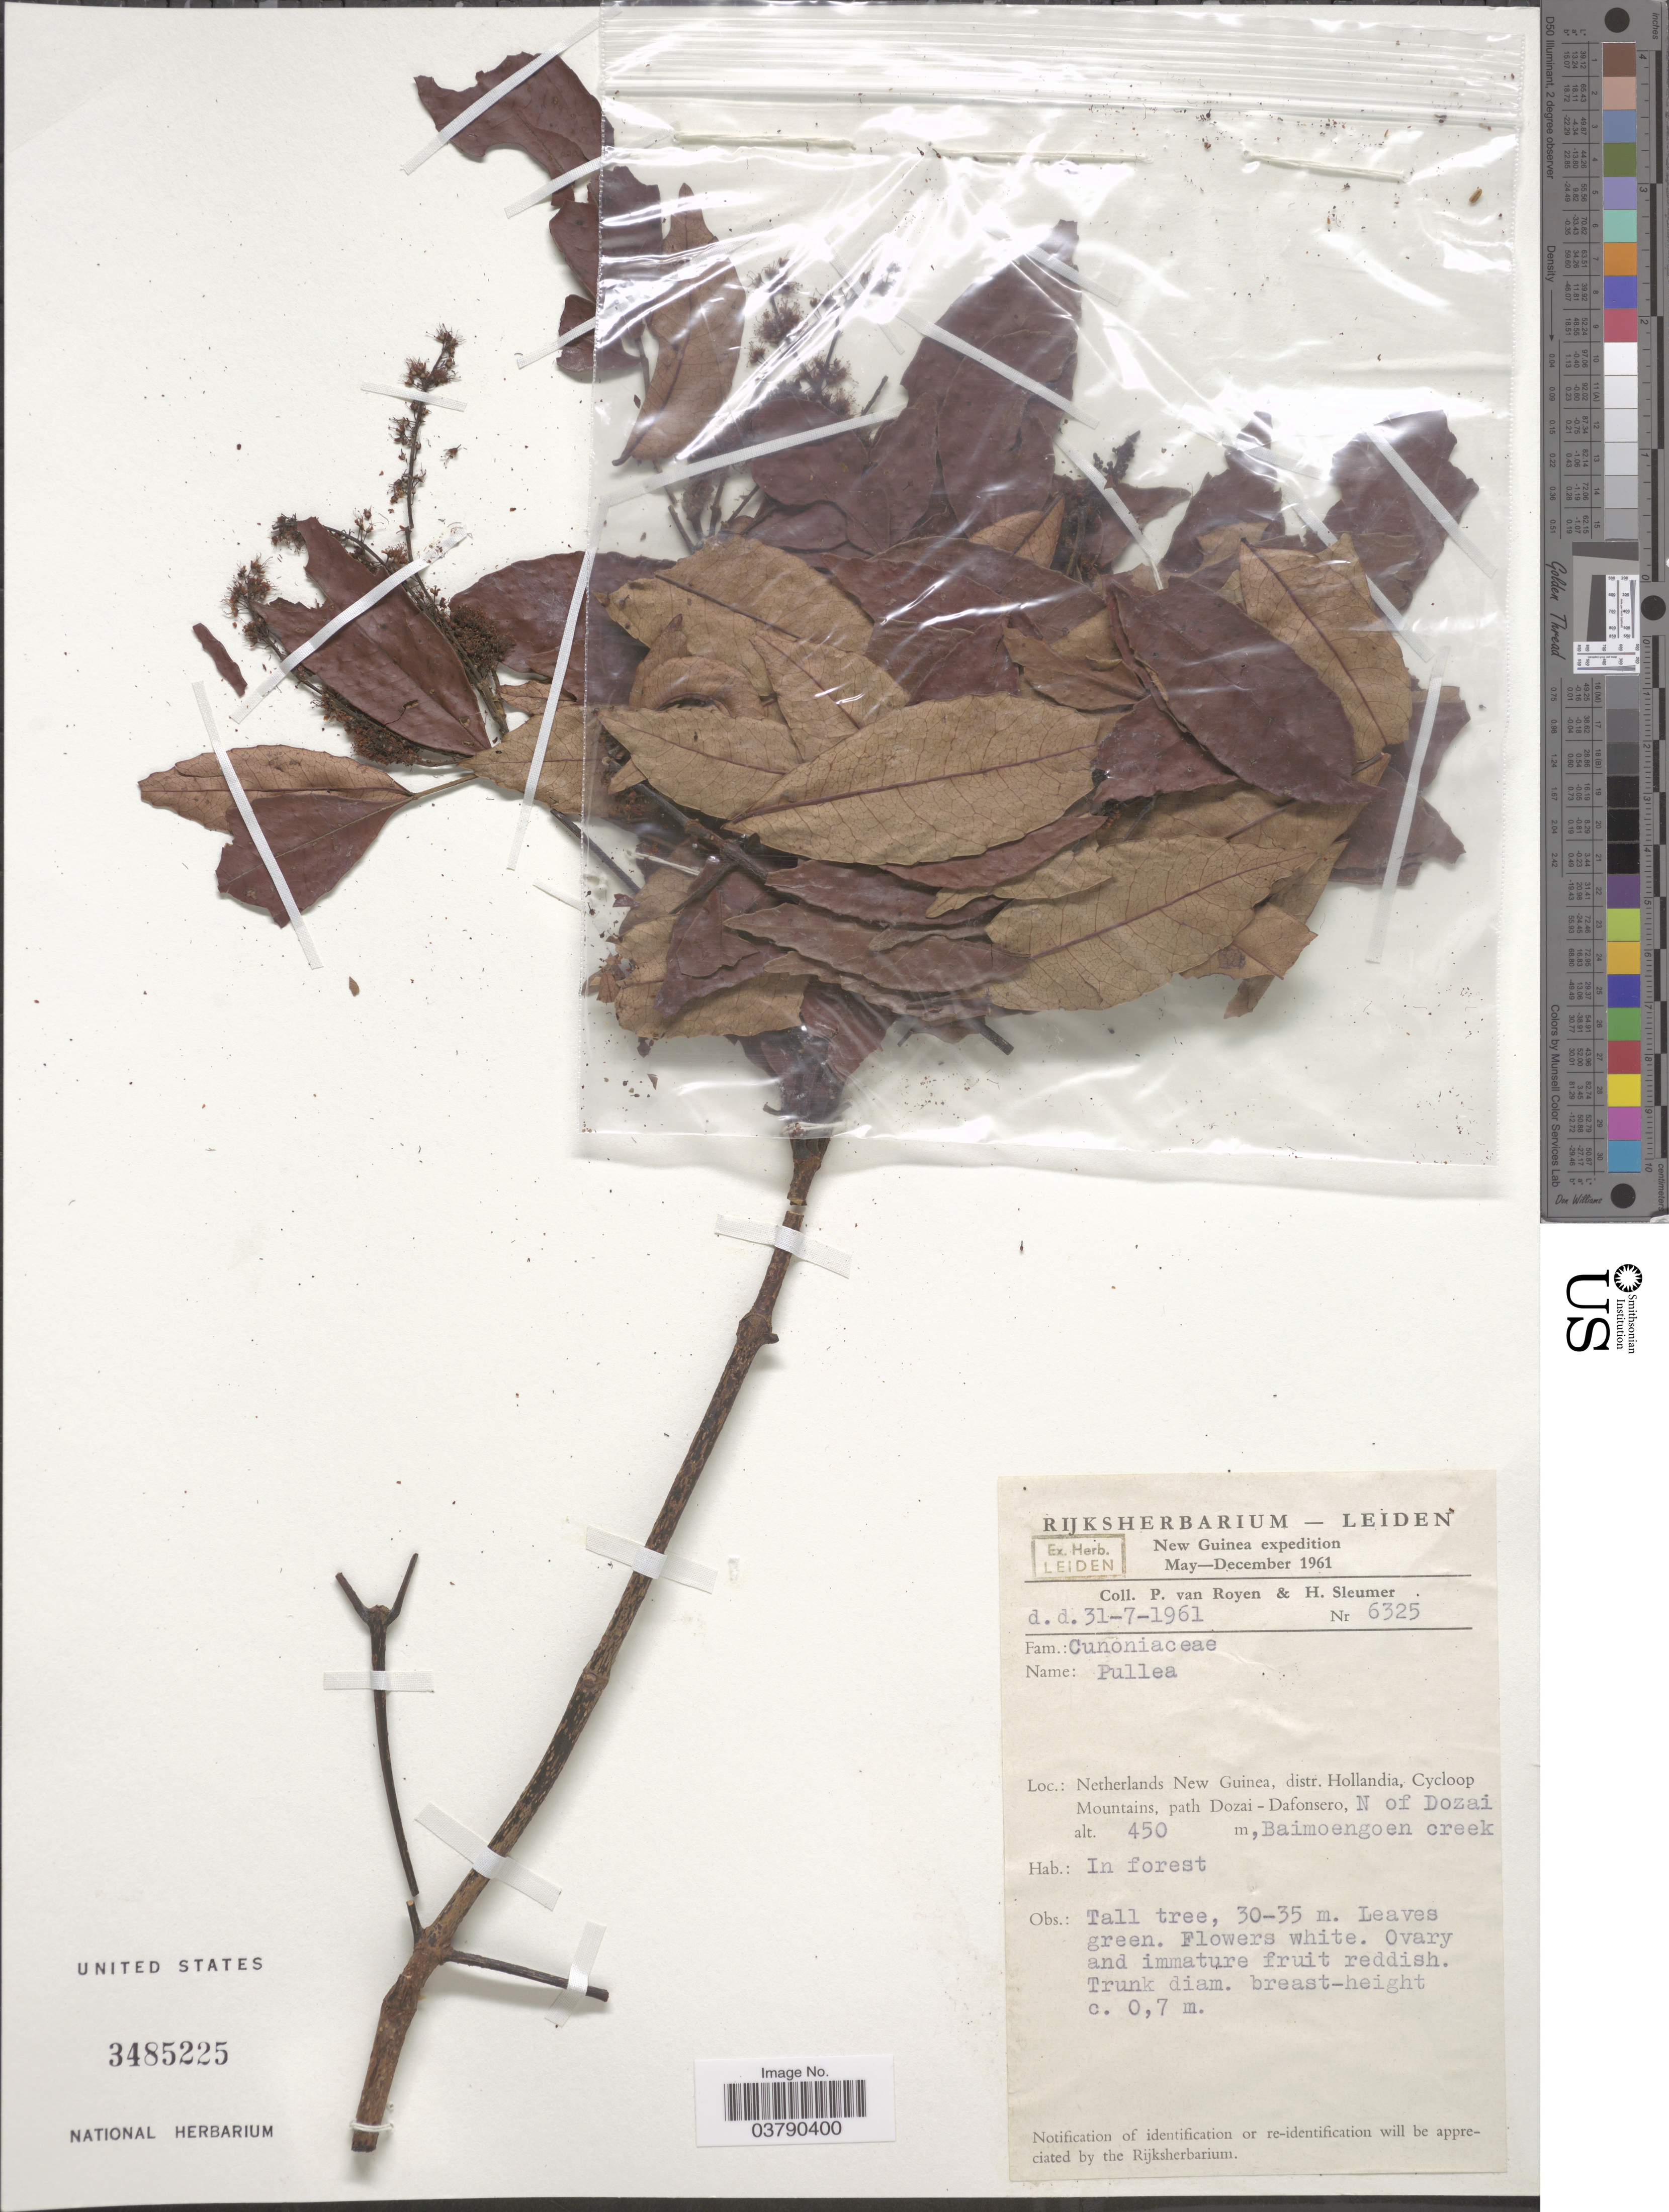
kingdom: Plantae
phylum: Tracheophyta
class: Magnoliopsida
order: Oxalidales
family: Cunoniaceae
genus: Pterophylla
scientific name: Pterophylla fraxinea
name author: D. Don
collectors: P. van Royen & H. O. Sleumer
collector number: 6325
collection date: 1961-07-31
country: Indonesia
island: New Guinea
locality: Netherlands New Guinea, distr. Hollandia, Cycloop Mountains, path Dozai - Dafonsero, N of Dozai. Baimoengoen creek.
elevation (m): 450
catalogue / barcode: US 3485225